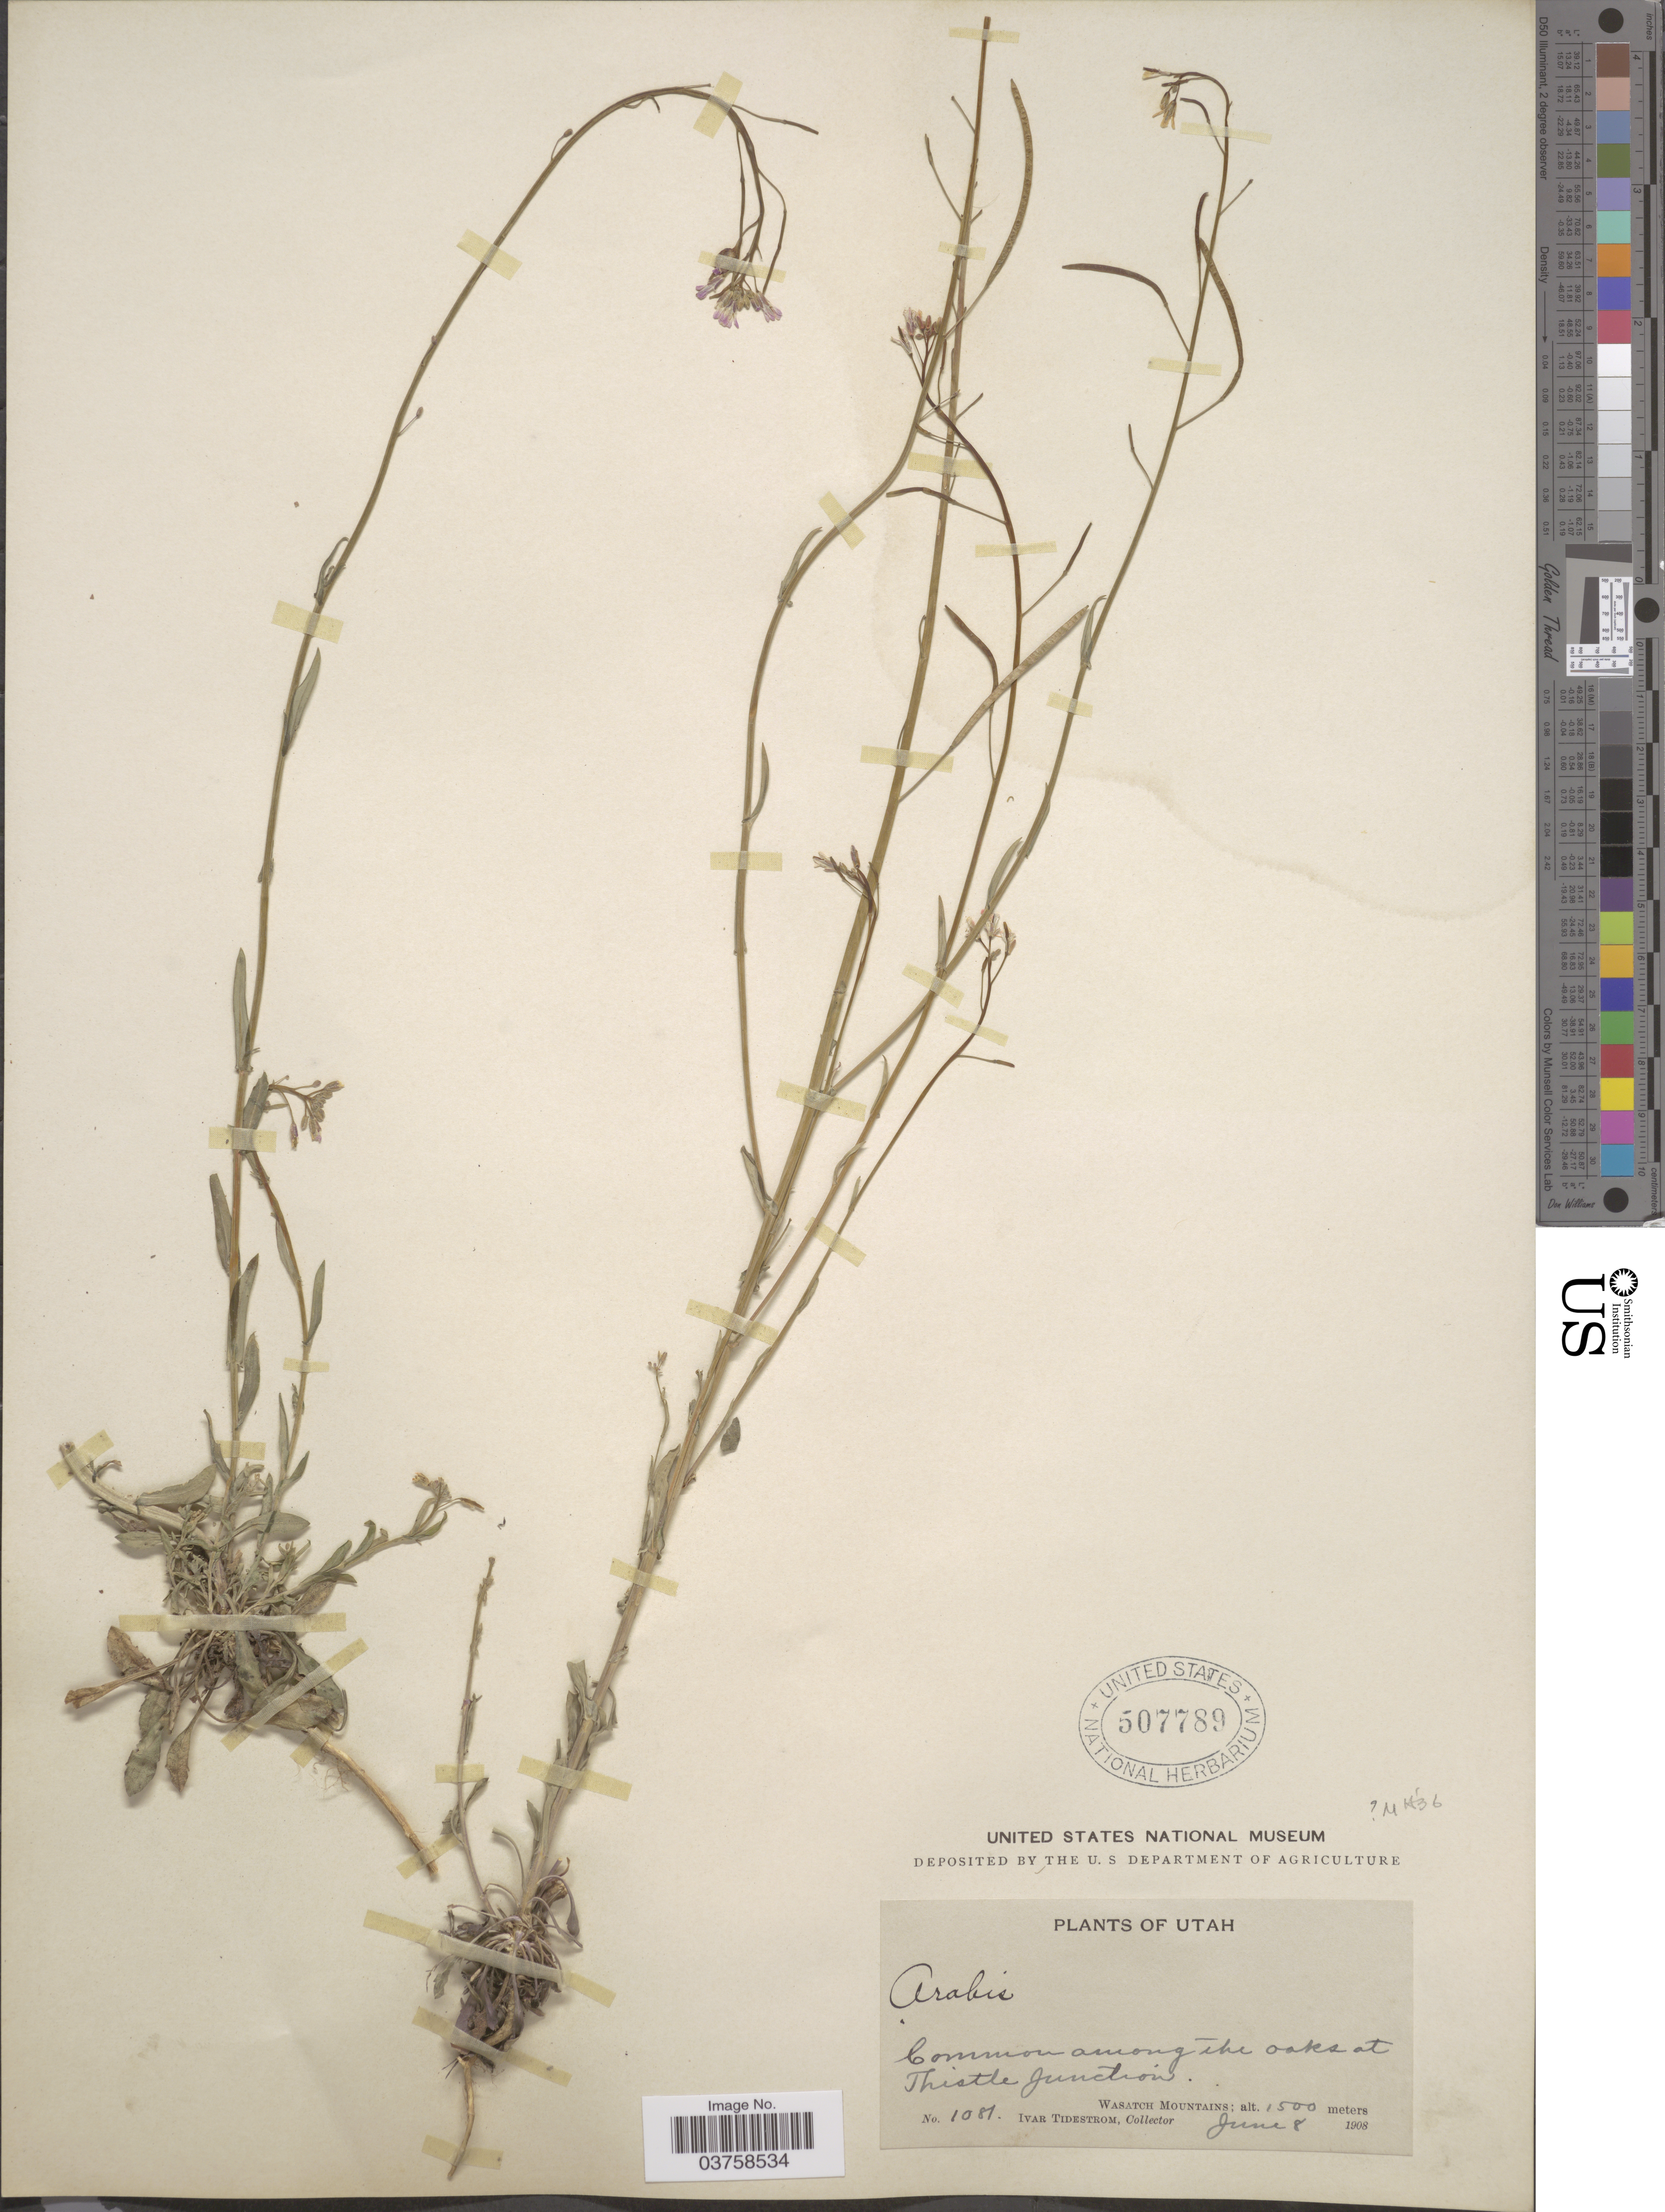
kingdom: Plantae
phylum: Tracheophyta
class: Magnoliopsida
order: Brassicales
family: Brassicaceae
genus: Arabis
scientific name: Arabis perennans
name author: S. Watson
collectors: I. F. Tidestrom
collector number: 1081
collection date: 1908-06-08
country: United States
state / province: Utah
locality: Among the oaks at Thistle Junction. Wasatch Mountains.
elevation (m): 1500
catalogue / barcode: US 507789